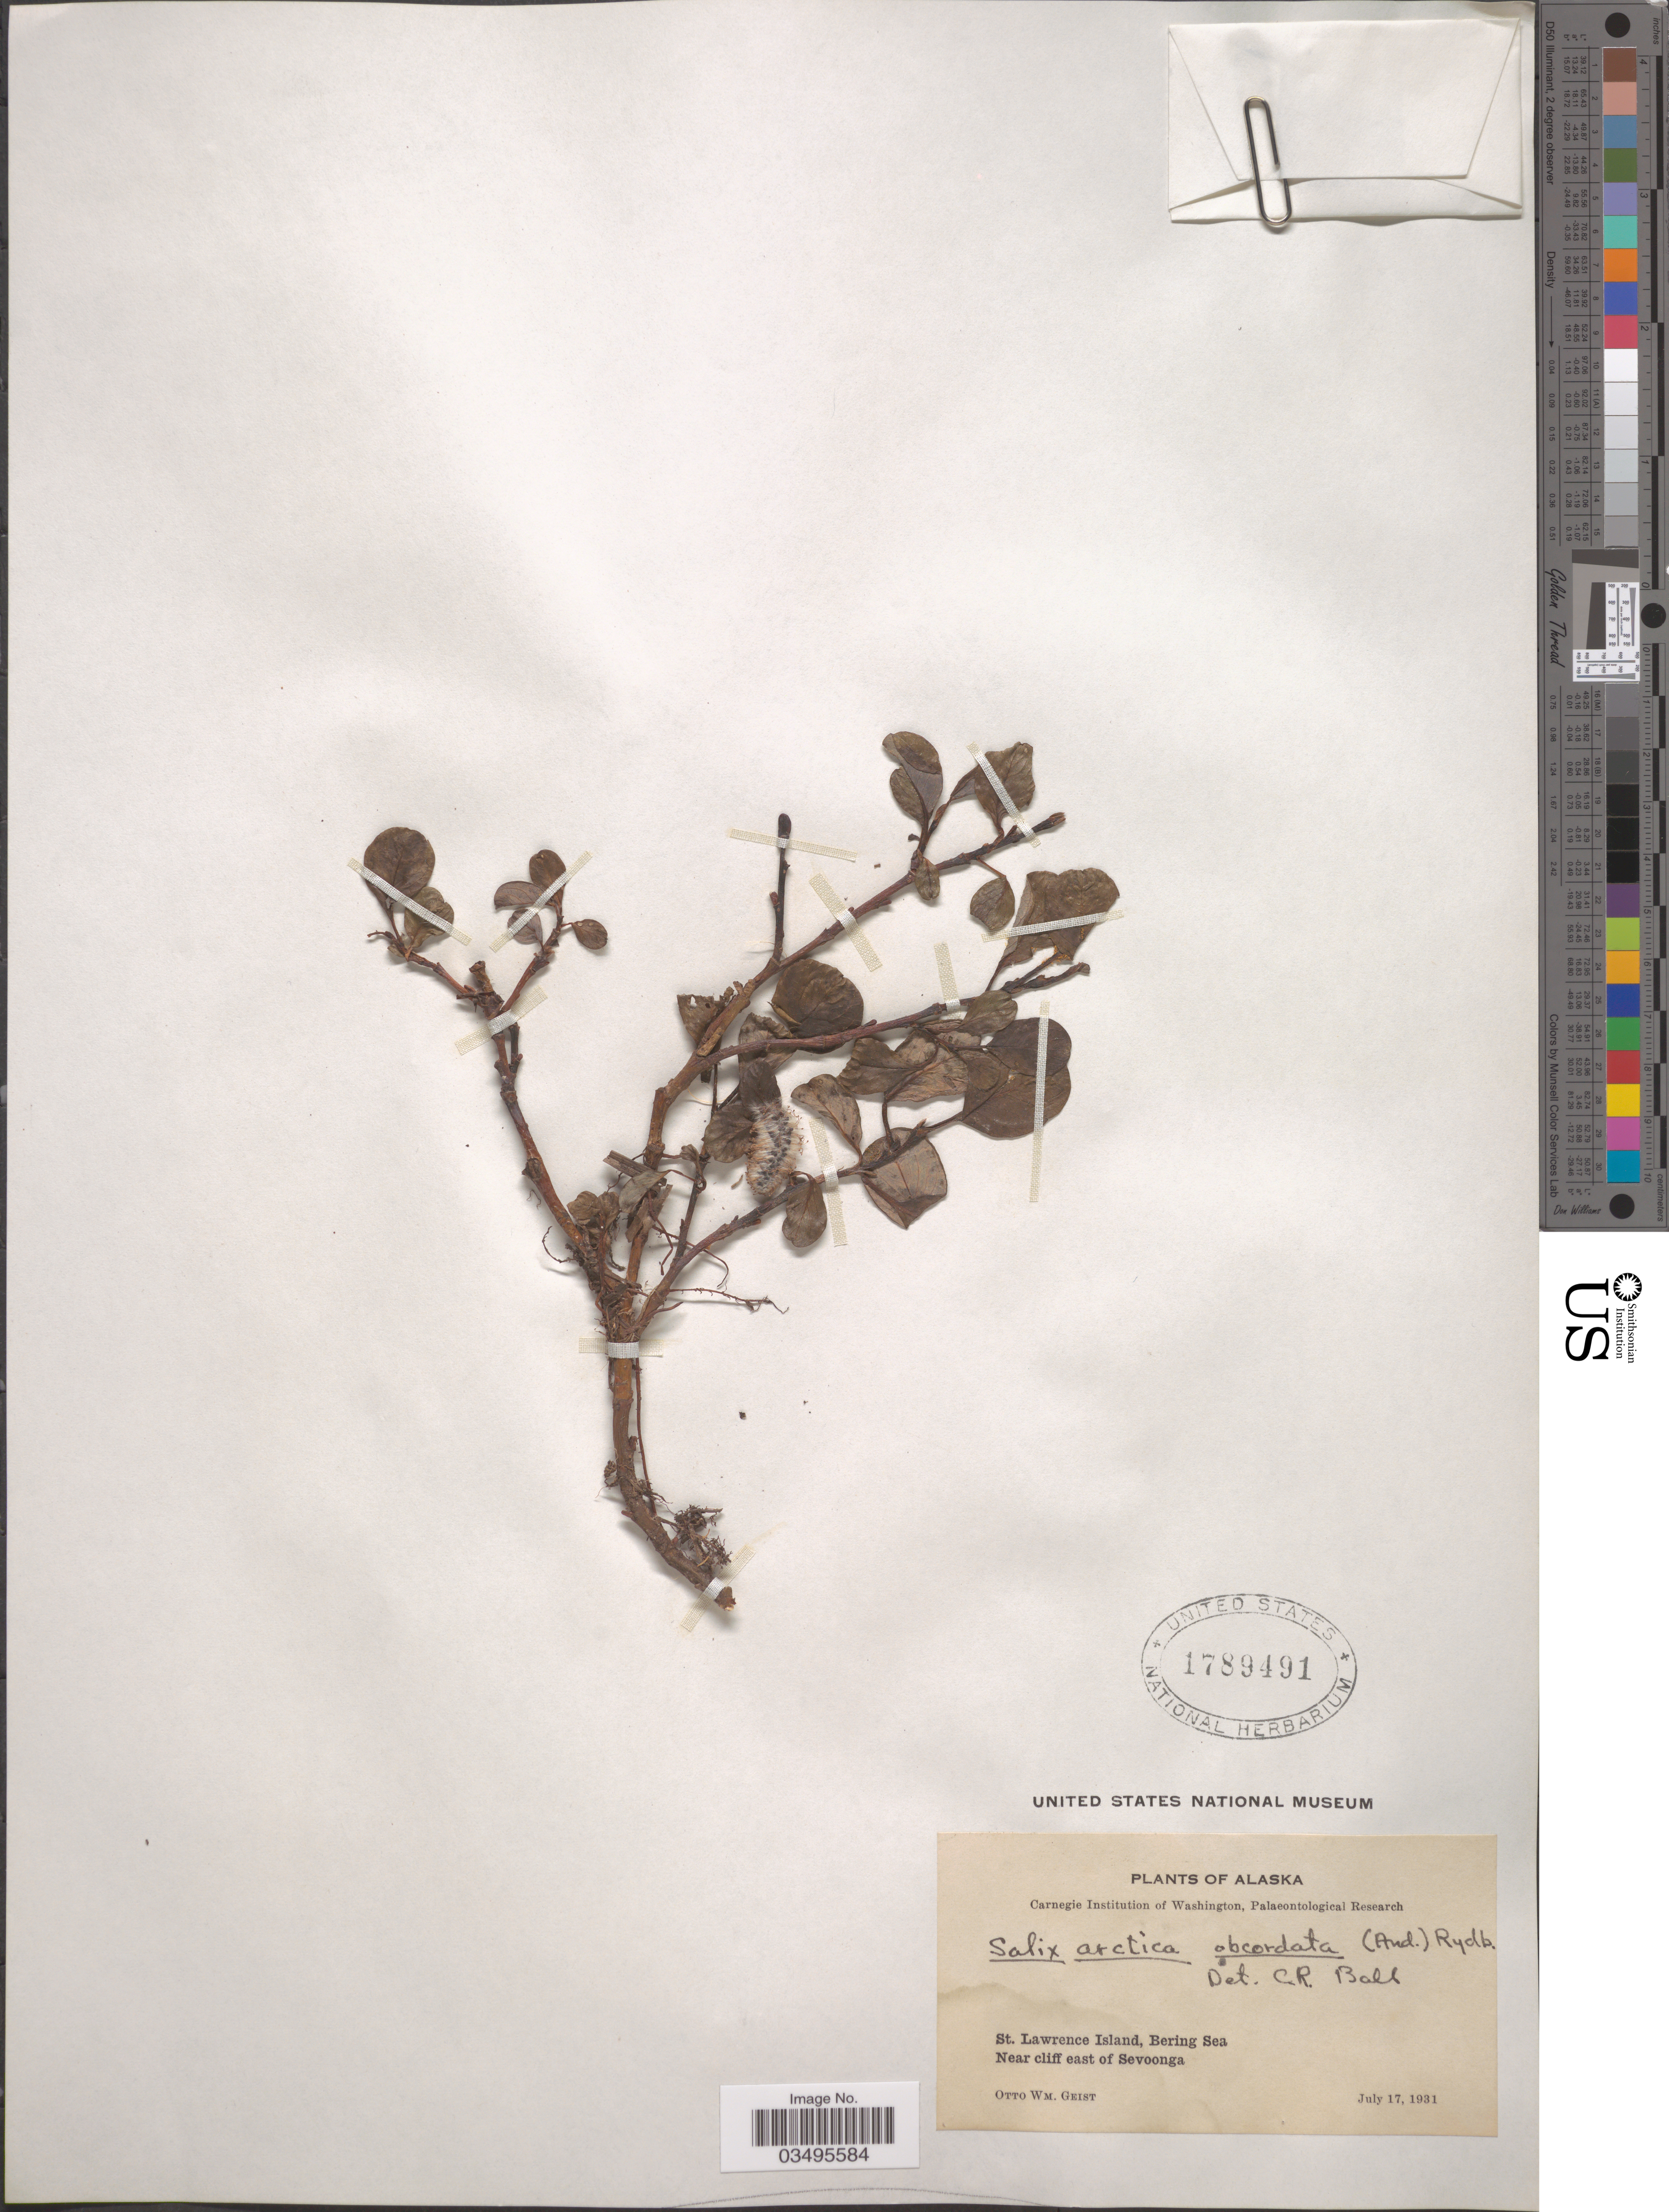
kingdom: Plantae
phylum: Tracheophyta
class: Magnoliopsida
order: Malpighiales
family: Salicaceae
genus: Salix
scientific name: Salix arctica var. obcordata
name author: (Andersson) Rydb.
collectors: O. Geist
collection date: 1931-07-17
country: United States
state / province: Alaska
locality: St. Lawrence Island, Bering Sea. Near cliff east of Sevoonga.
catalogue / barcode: US 1789491